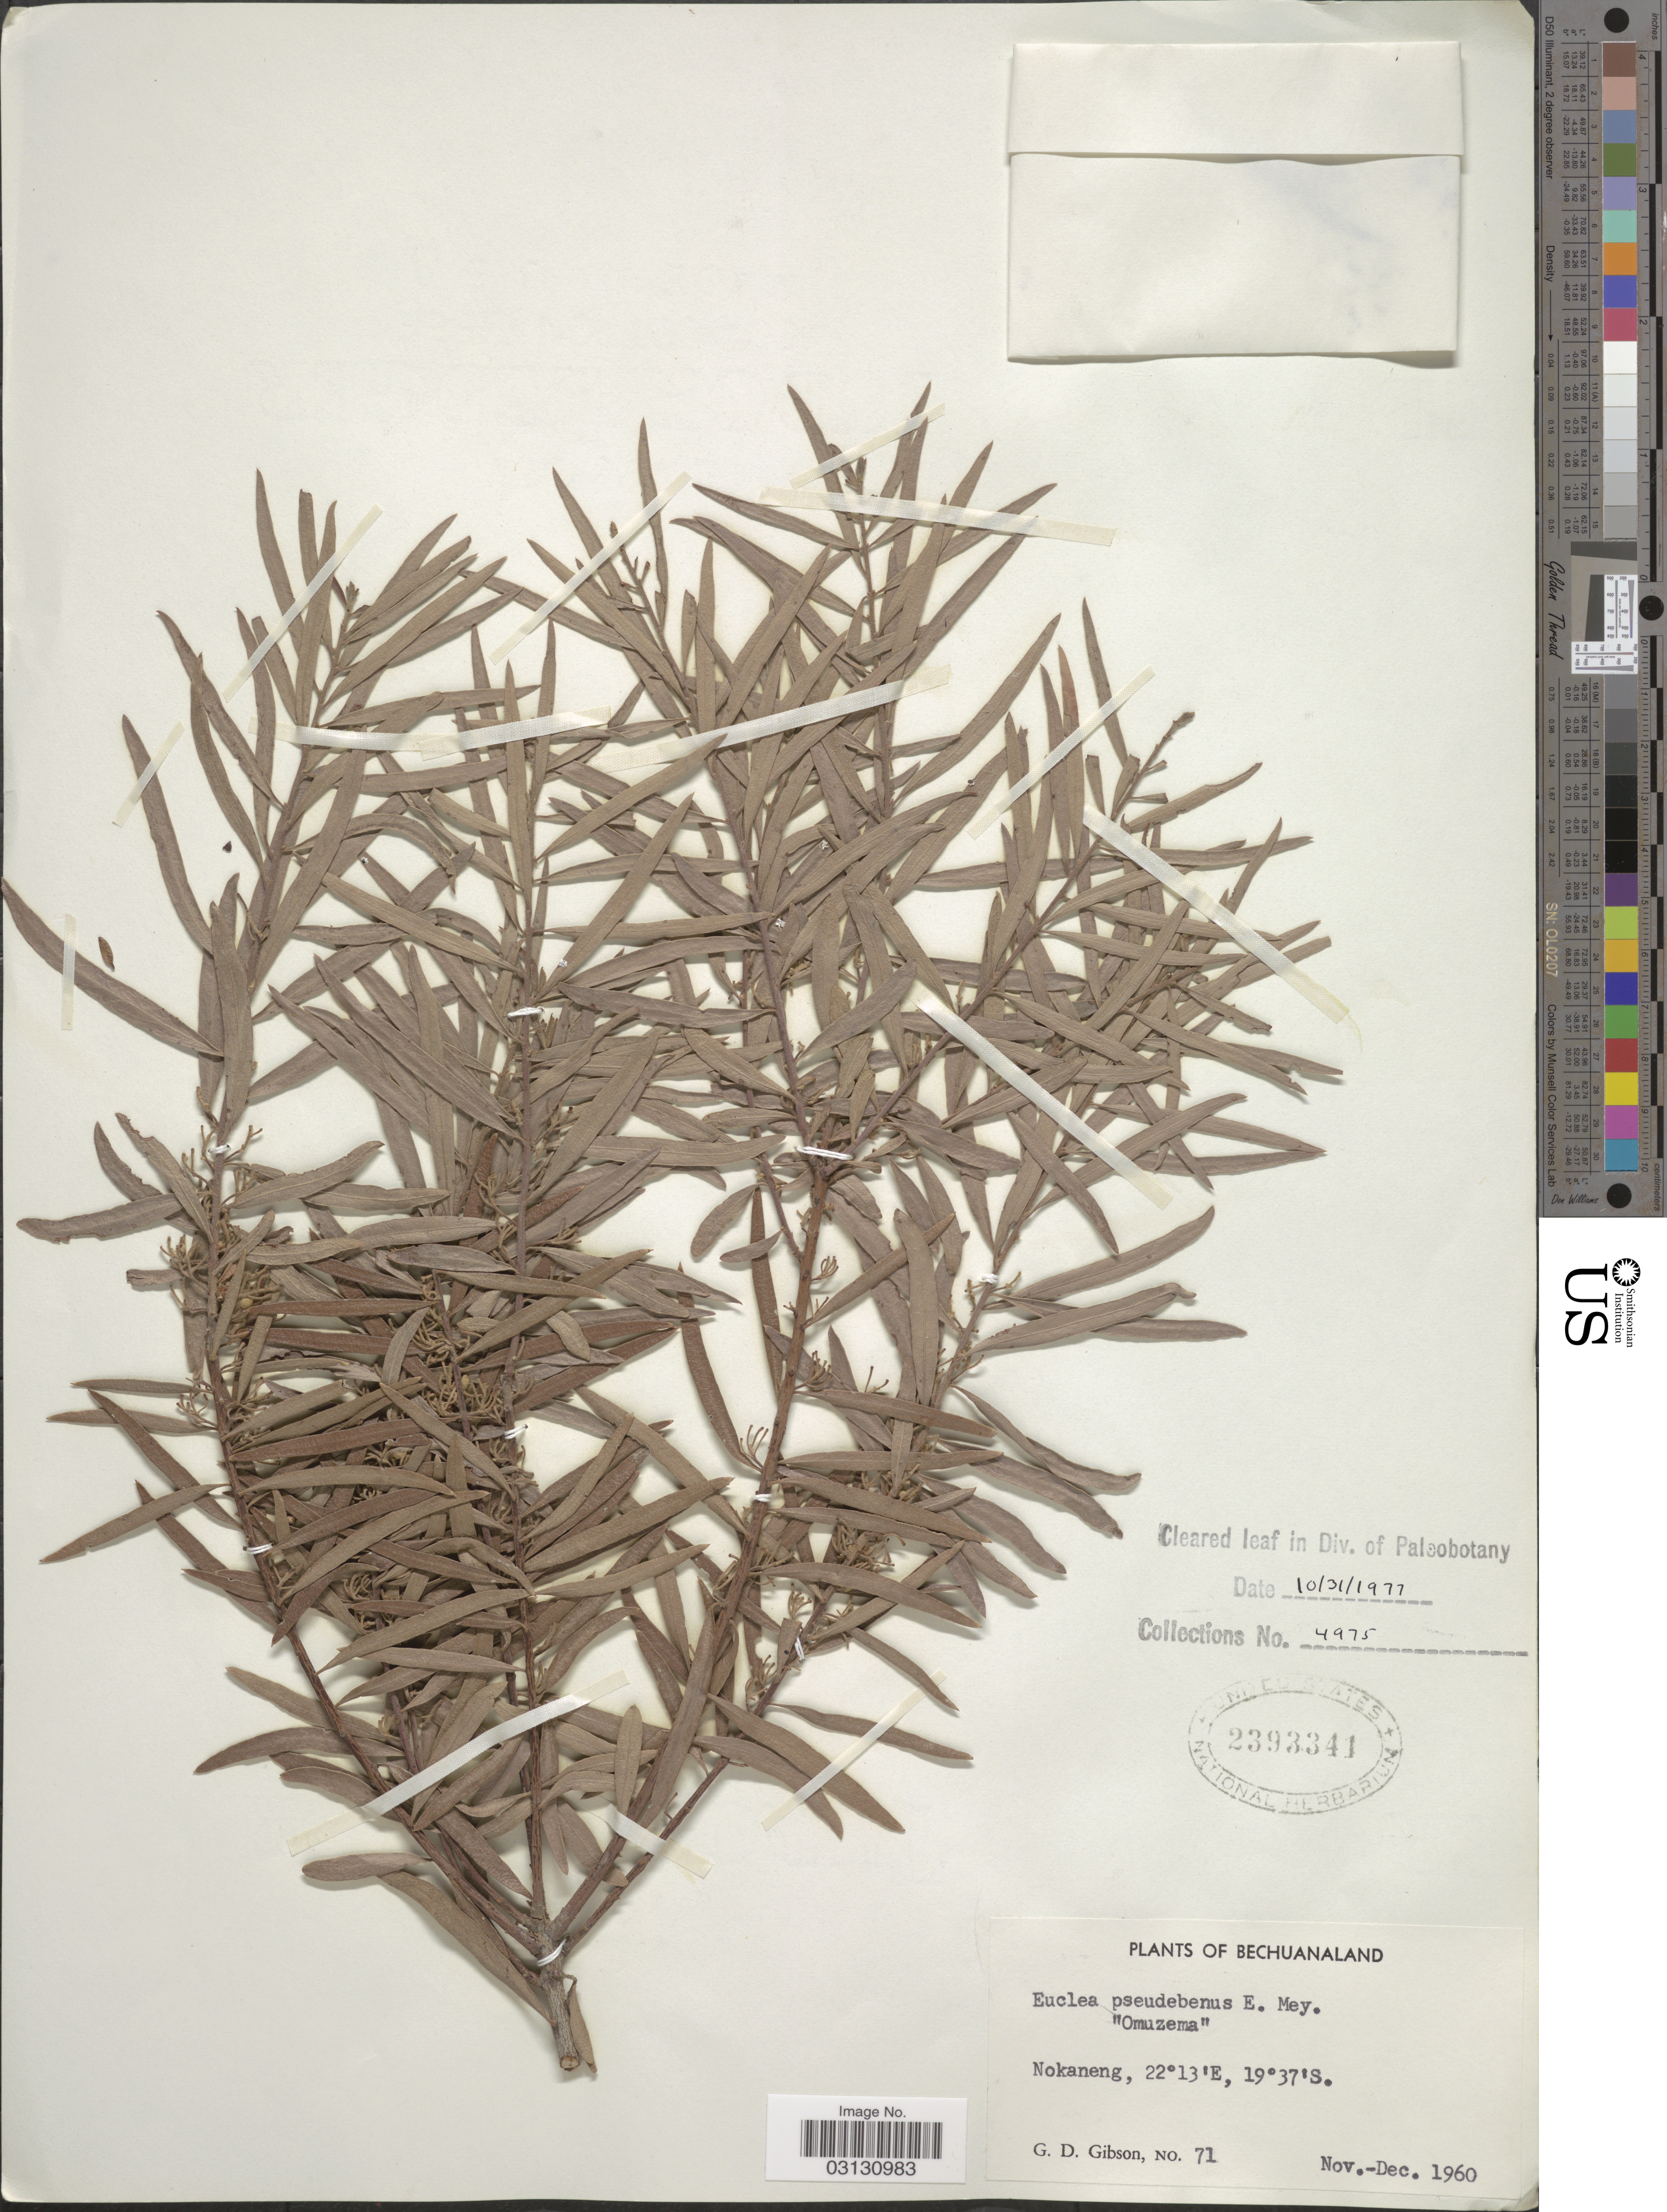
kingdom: Plantae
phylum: Tracheophyta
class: Magnoliopsida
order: Ericales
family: Ebenaceae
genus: Euclea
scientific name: Euclea pseudebenus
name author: E. Mey. ex A. DC.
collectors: G. D. Gibson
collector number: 71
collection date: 1960-11/1960-12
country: Botswana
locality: Bechuanaland, Nokaneng.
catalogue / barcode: US 2393341